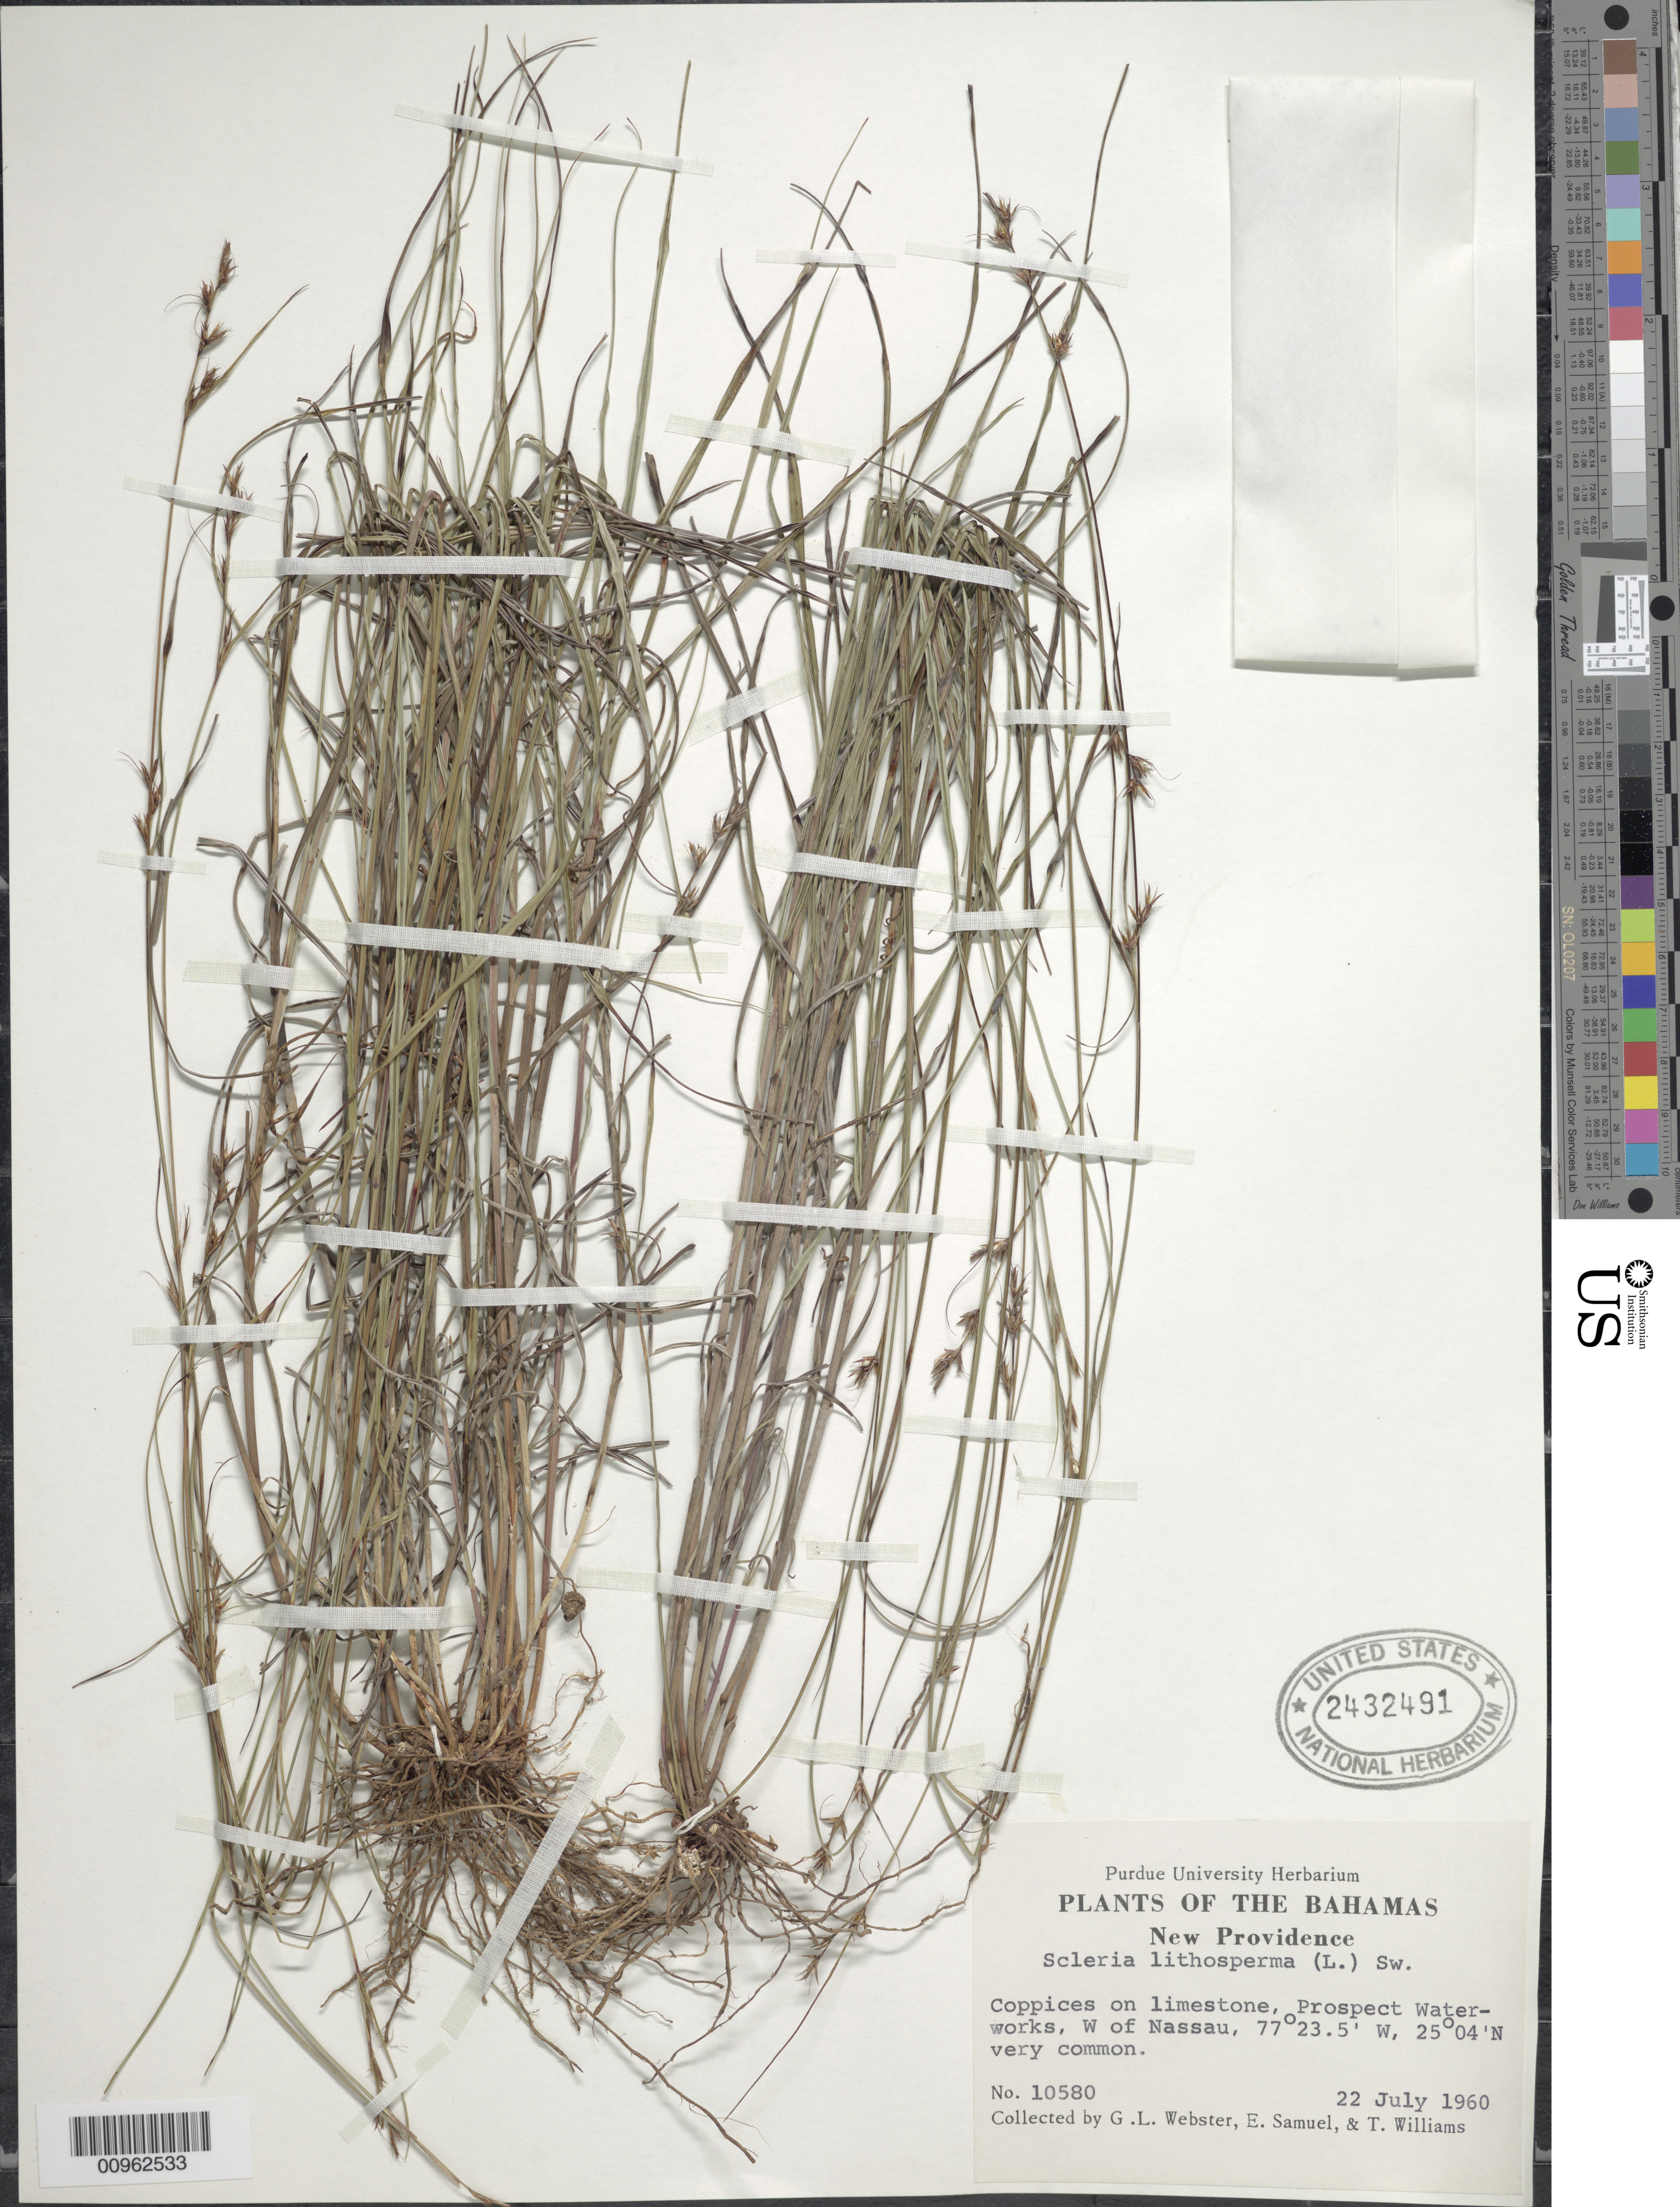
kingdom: Plantae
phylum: Tracheophyta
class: Liliopsida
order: Poales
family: Cyperaceae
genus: Scleria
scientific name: Scleria lithosperma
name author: (L.) Sw.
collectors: G. L. Webster, E. Samuel & T. Williams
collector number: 10580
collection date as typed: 22 Jul 1960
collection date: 1960-07-22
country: Bahamas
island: New Providence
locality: Prospect Waterworks, W of Nassau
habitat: Coppices on limestone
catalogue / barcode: US 2432491